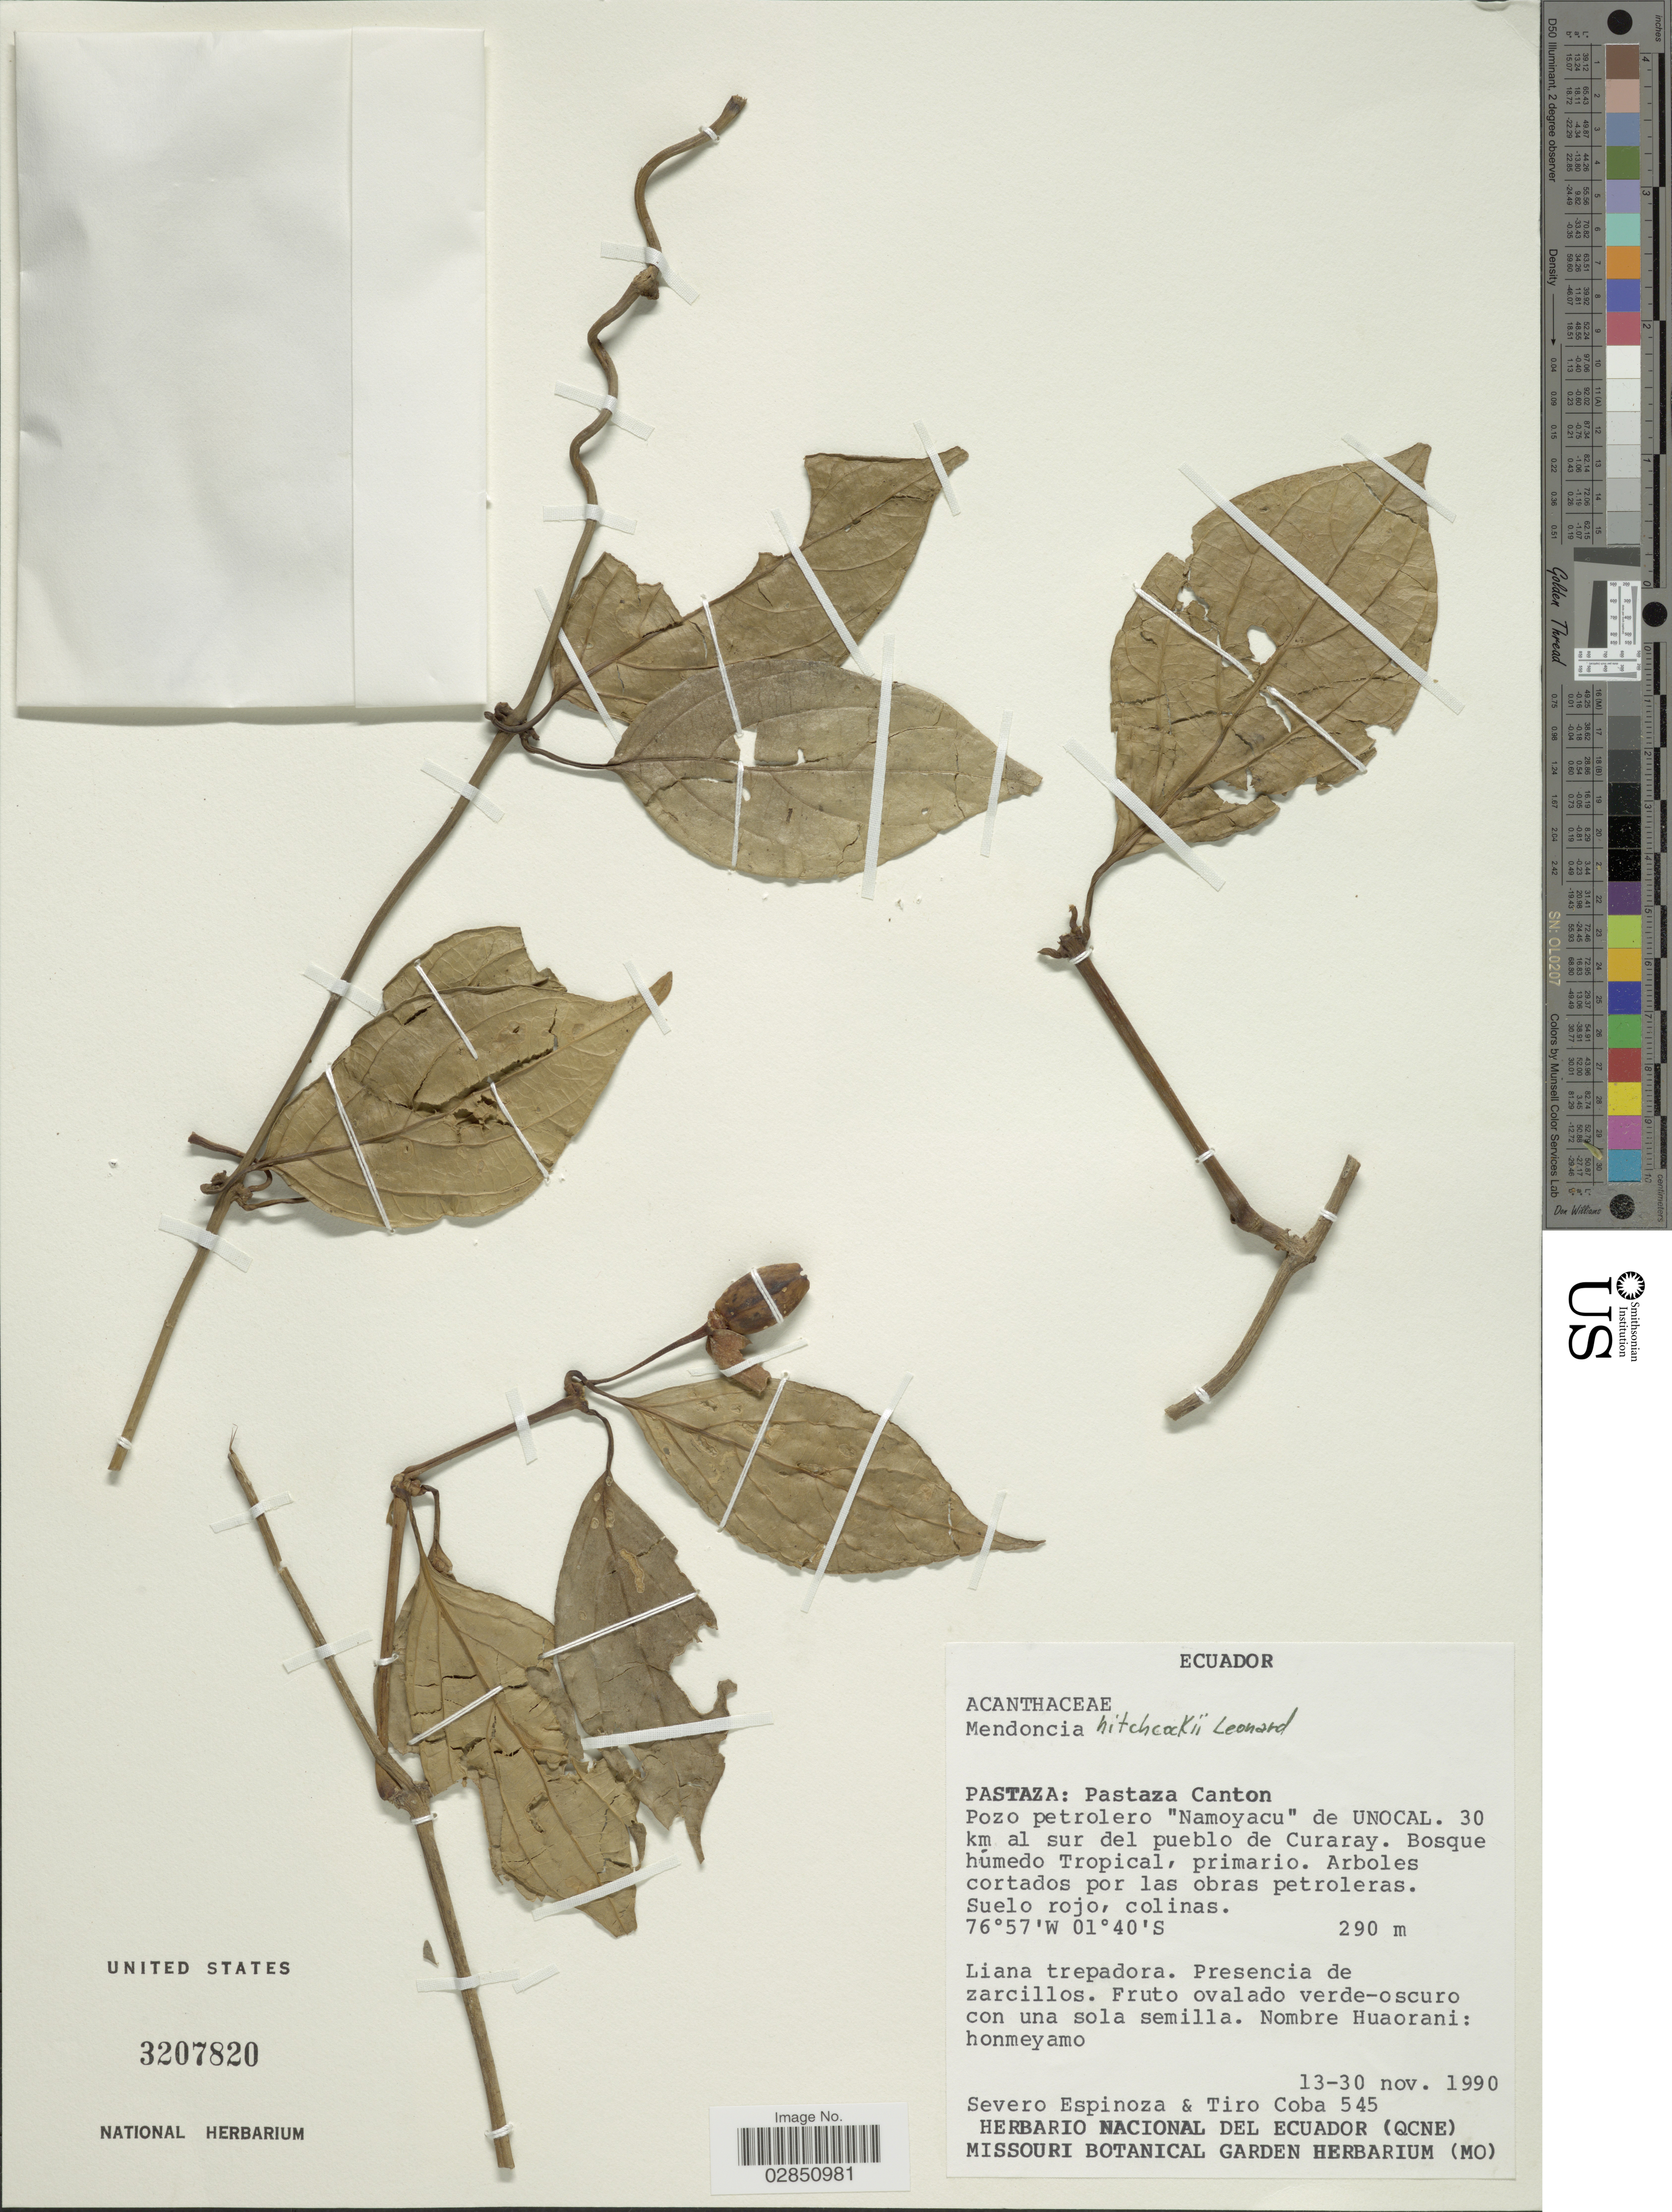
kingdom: Plantae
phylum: Tracheophyta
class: Magnoliopsida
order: Lamiales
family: Acanthaceae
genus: Mendoncia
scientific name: Mendoncia hitchcockii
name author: Wassh.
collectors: S. Espinoza & T. Coba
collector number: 545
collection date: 1990-11-13/1990-11-30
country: Ecuador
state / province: Pastaza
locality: Pastaza Canton, Pozo petrolero "Namoyacu" de UNOCAL, 30 km al sur del pueblo de Curaray.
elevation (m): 290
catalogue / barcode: US 3207820